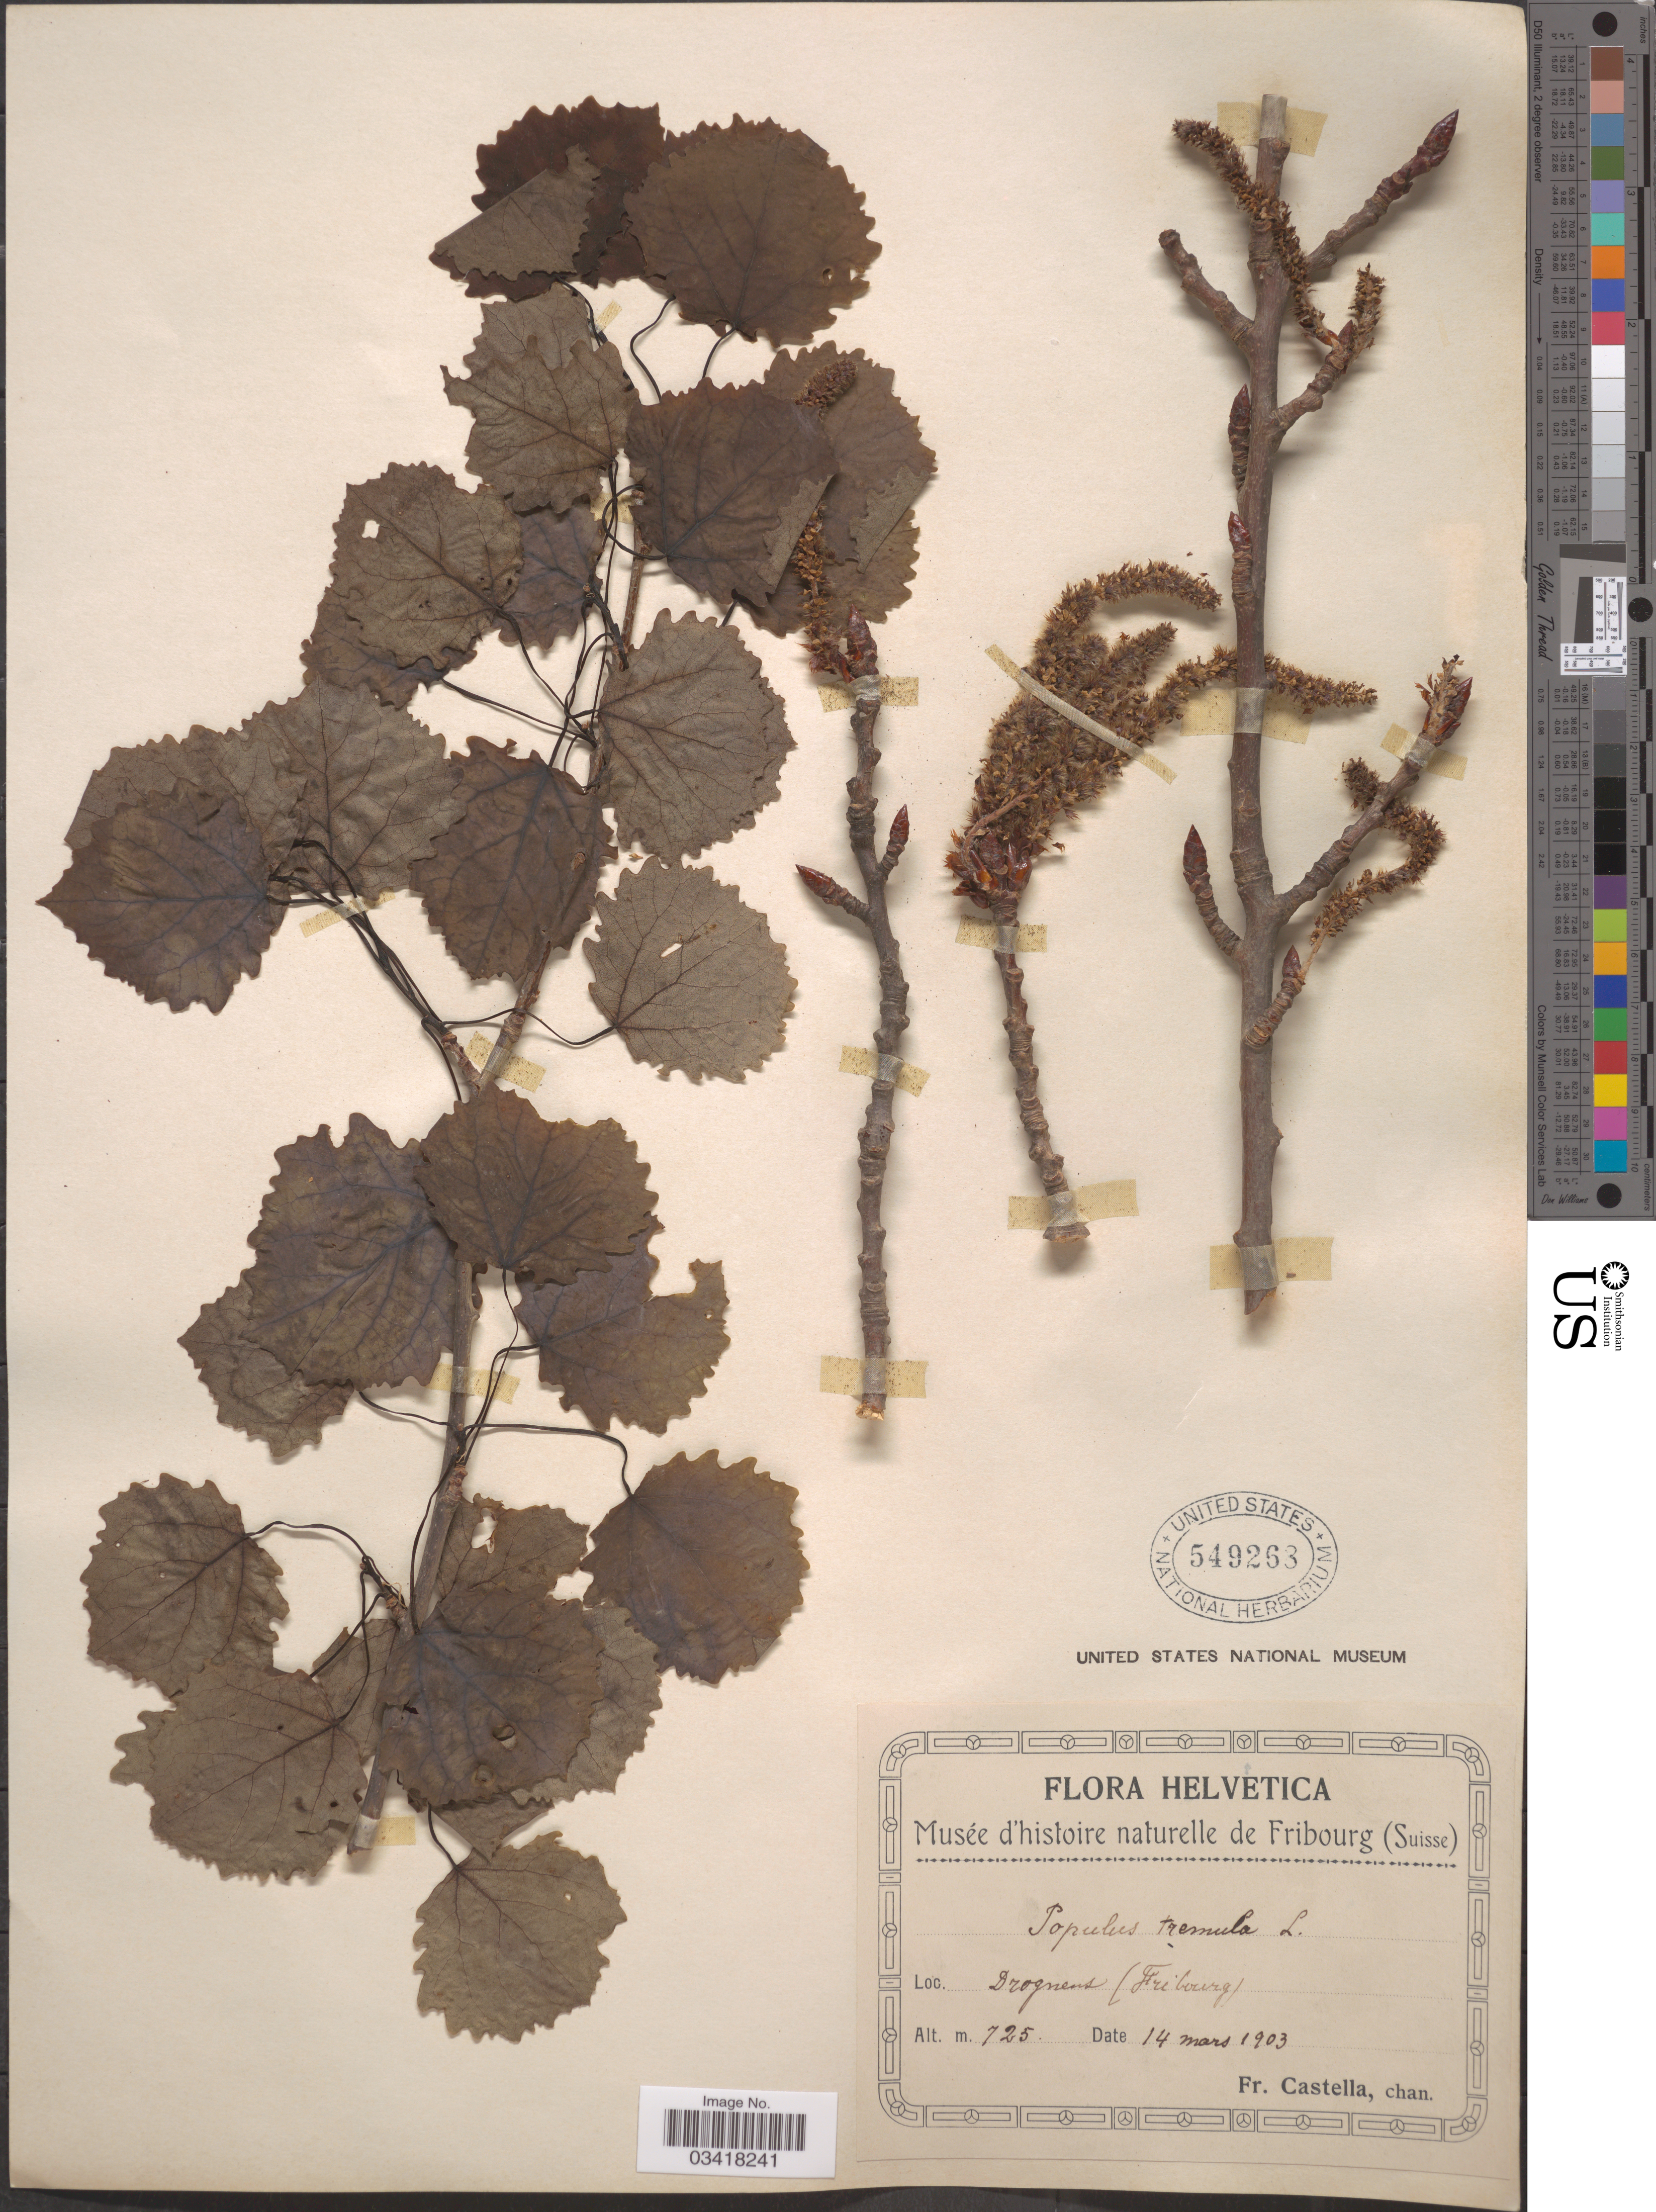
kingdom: Plantae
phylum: Tracheophyta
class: Magnoliopsida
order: Malpighiales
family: Salicaceae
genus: Populus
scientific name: Populus tremula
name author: L.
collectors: Fr. Castella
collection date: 1903-03-14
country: Switzerland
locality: Helvetica. Drognens (Fribourg).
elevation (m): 725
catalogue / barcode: US 549263